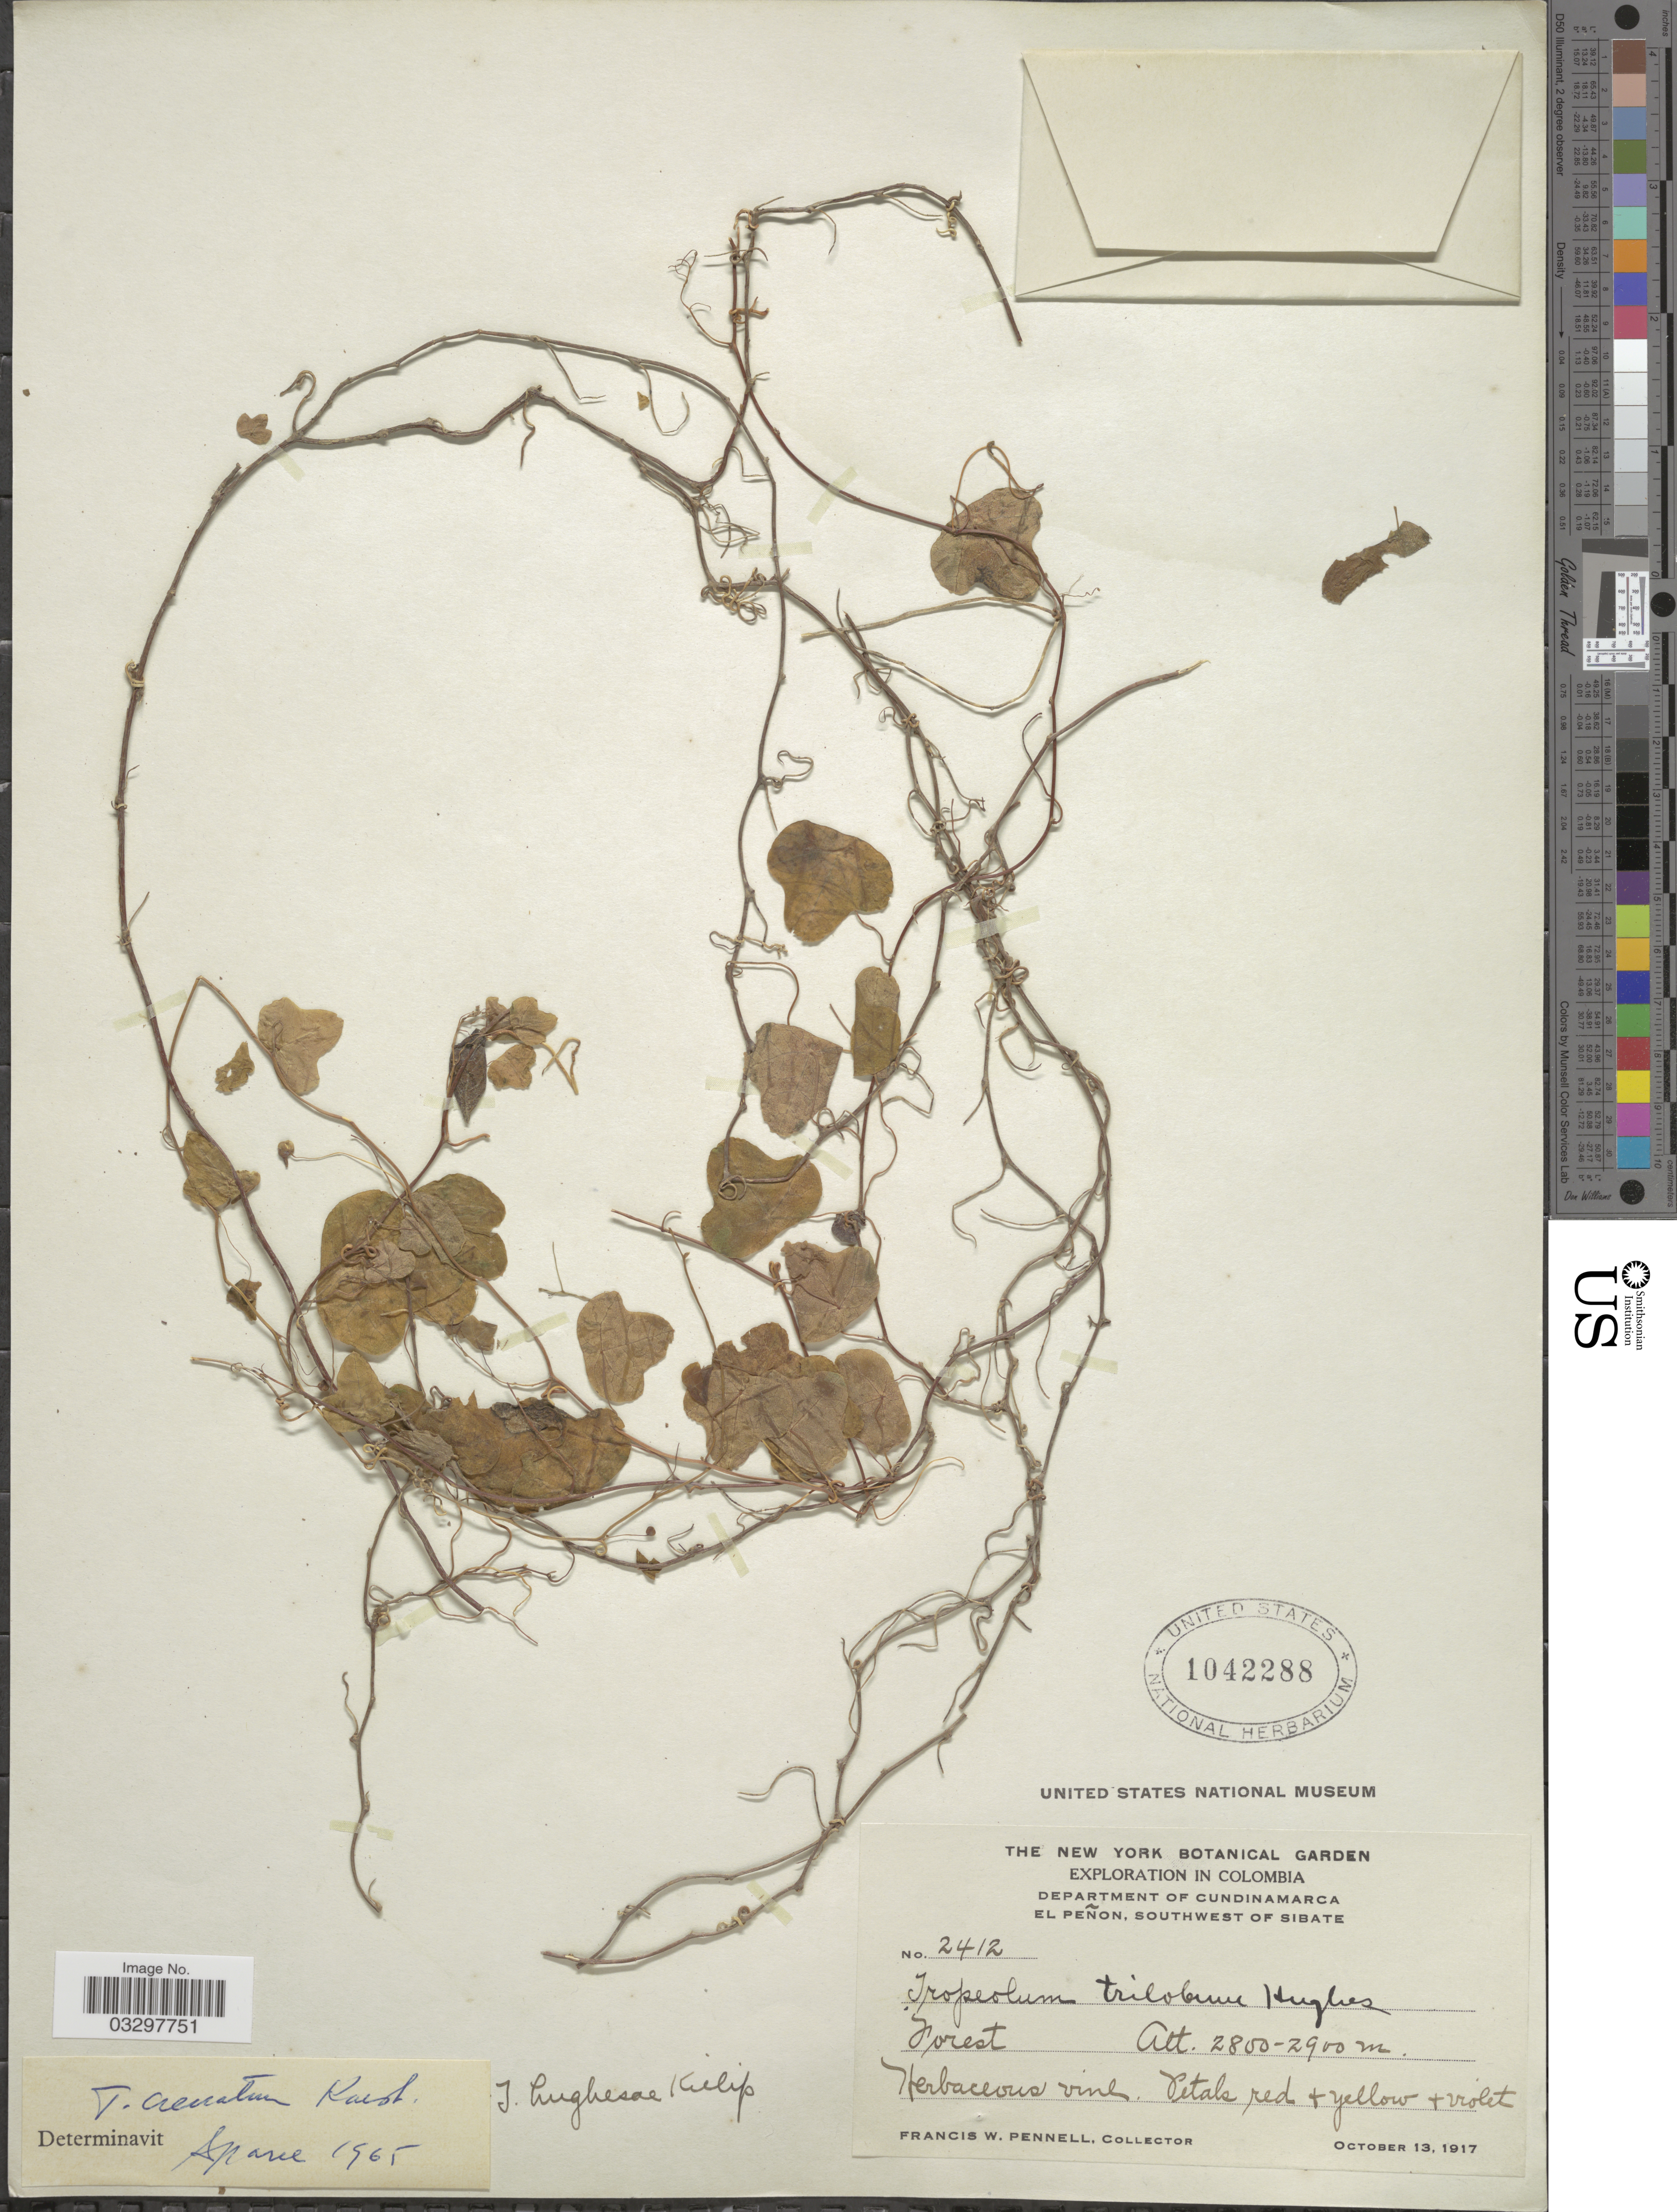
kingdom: Plantae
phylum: Tracheophyta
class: Magnoliopsida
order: Brassicales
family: Tropaeolaceae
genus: Tropaeolum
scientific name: Tropaeolum crenatum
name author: H. Karst.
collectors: F. W. Pennell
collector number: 2412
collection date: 1917-10-13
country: Colombia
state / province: Cundinamarca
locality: Department of Cundinamarca. El Peñon, Southwest of Sibate.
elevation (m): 2800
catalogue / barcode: US 1042288